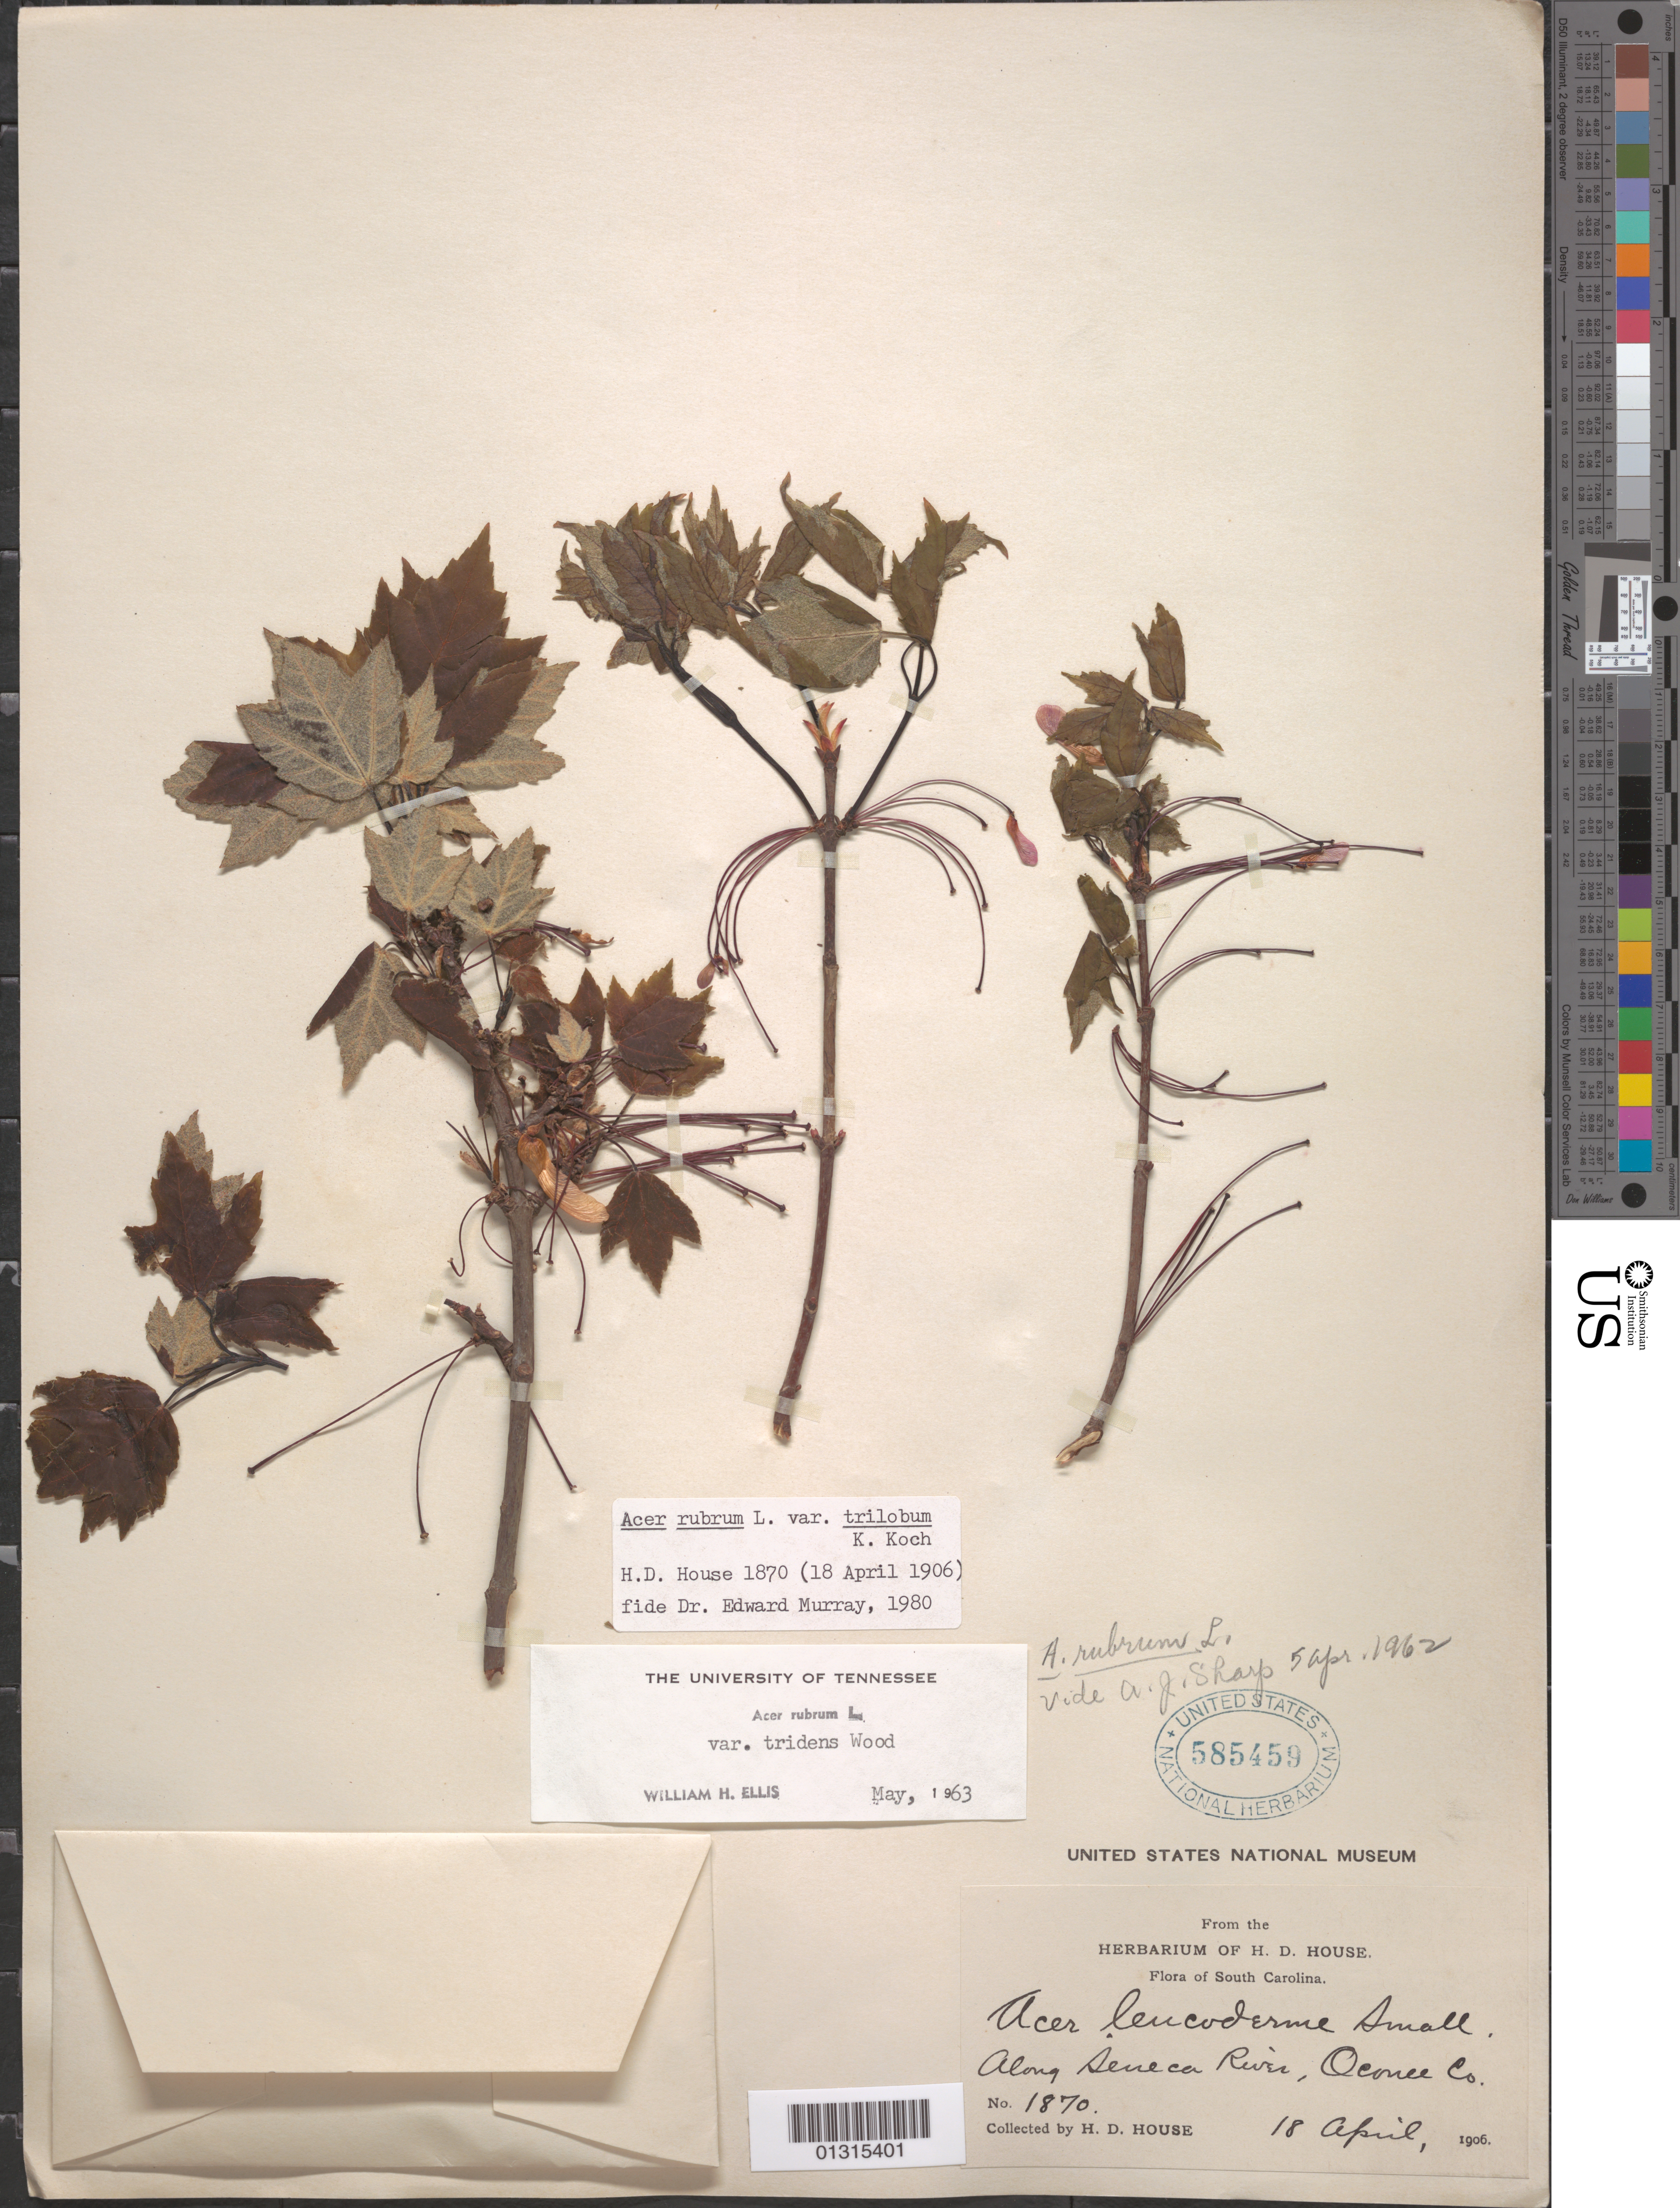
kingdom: Plantae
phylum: Tracheophyta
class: Magnoliopsida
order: Sapindales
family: Sapindaceae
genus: Acer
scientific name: Acer rubrum var. trilobum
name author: K. Koch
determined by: Murray, Edward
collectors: H. D. House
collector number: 1870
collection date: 1906-04-18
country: United States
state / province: South Carolina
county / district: Oconee County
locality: Oconee County, along Seneca River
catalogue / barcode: US 585459